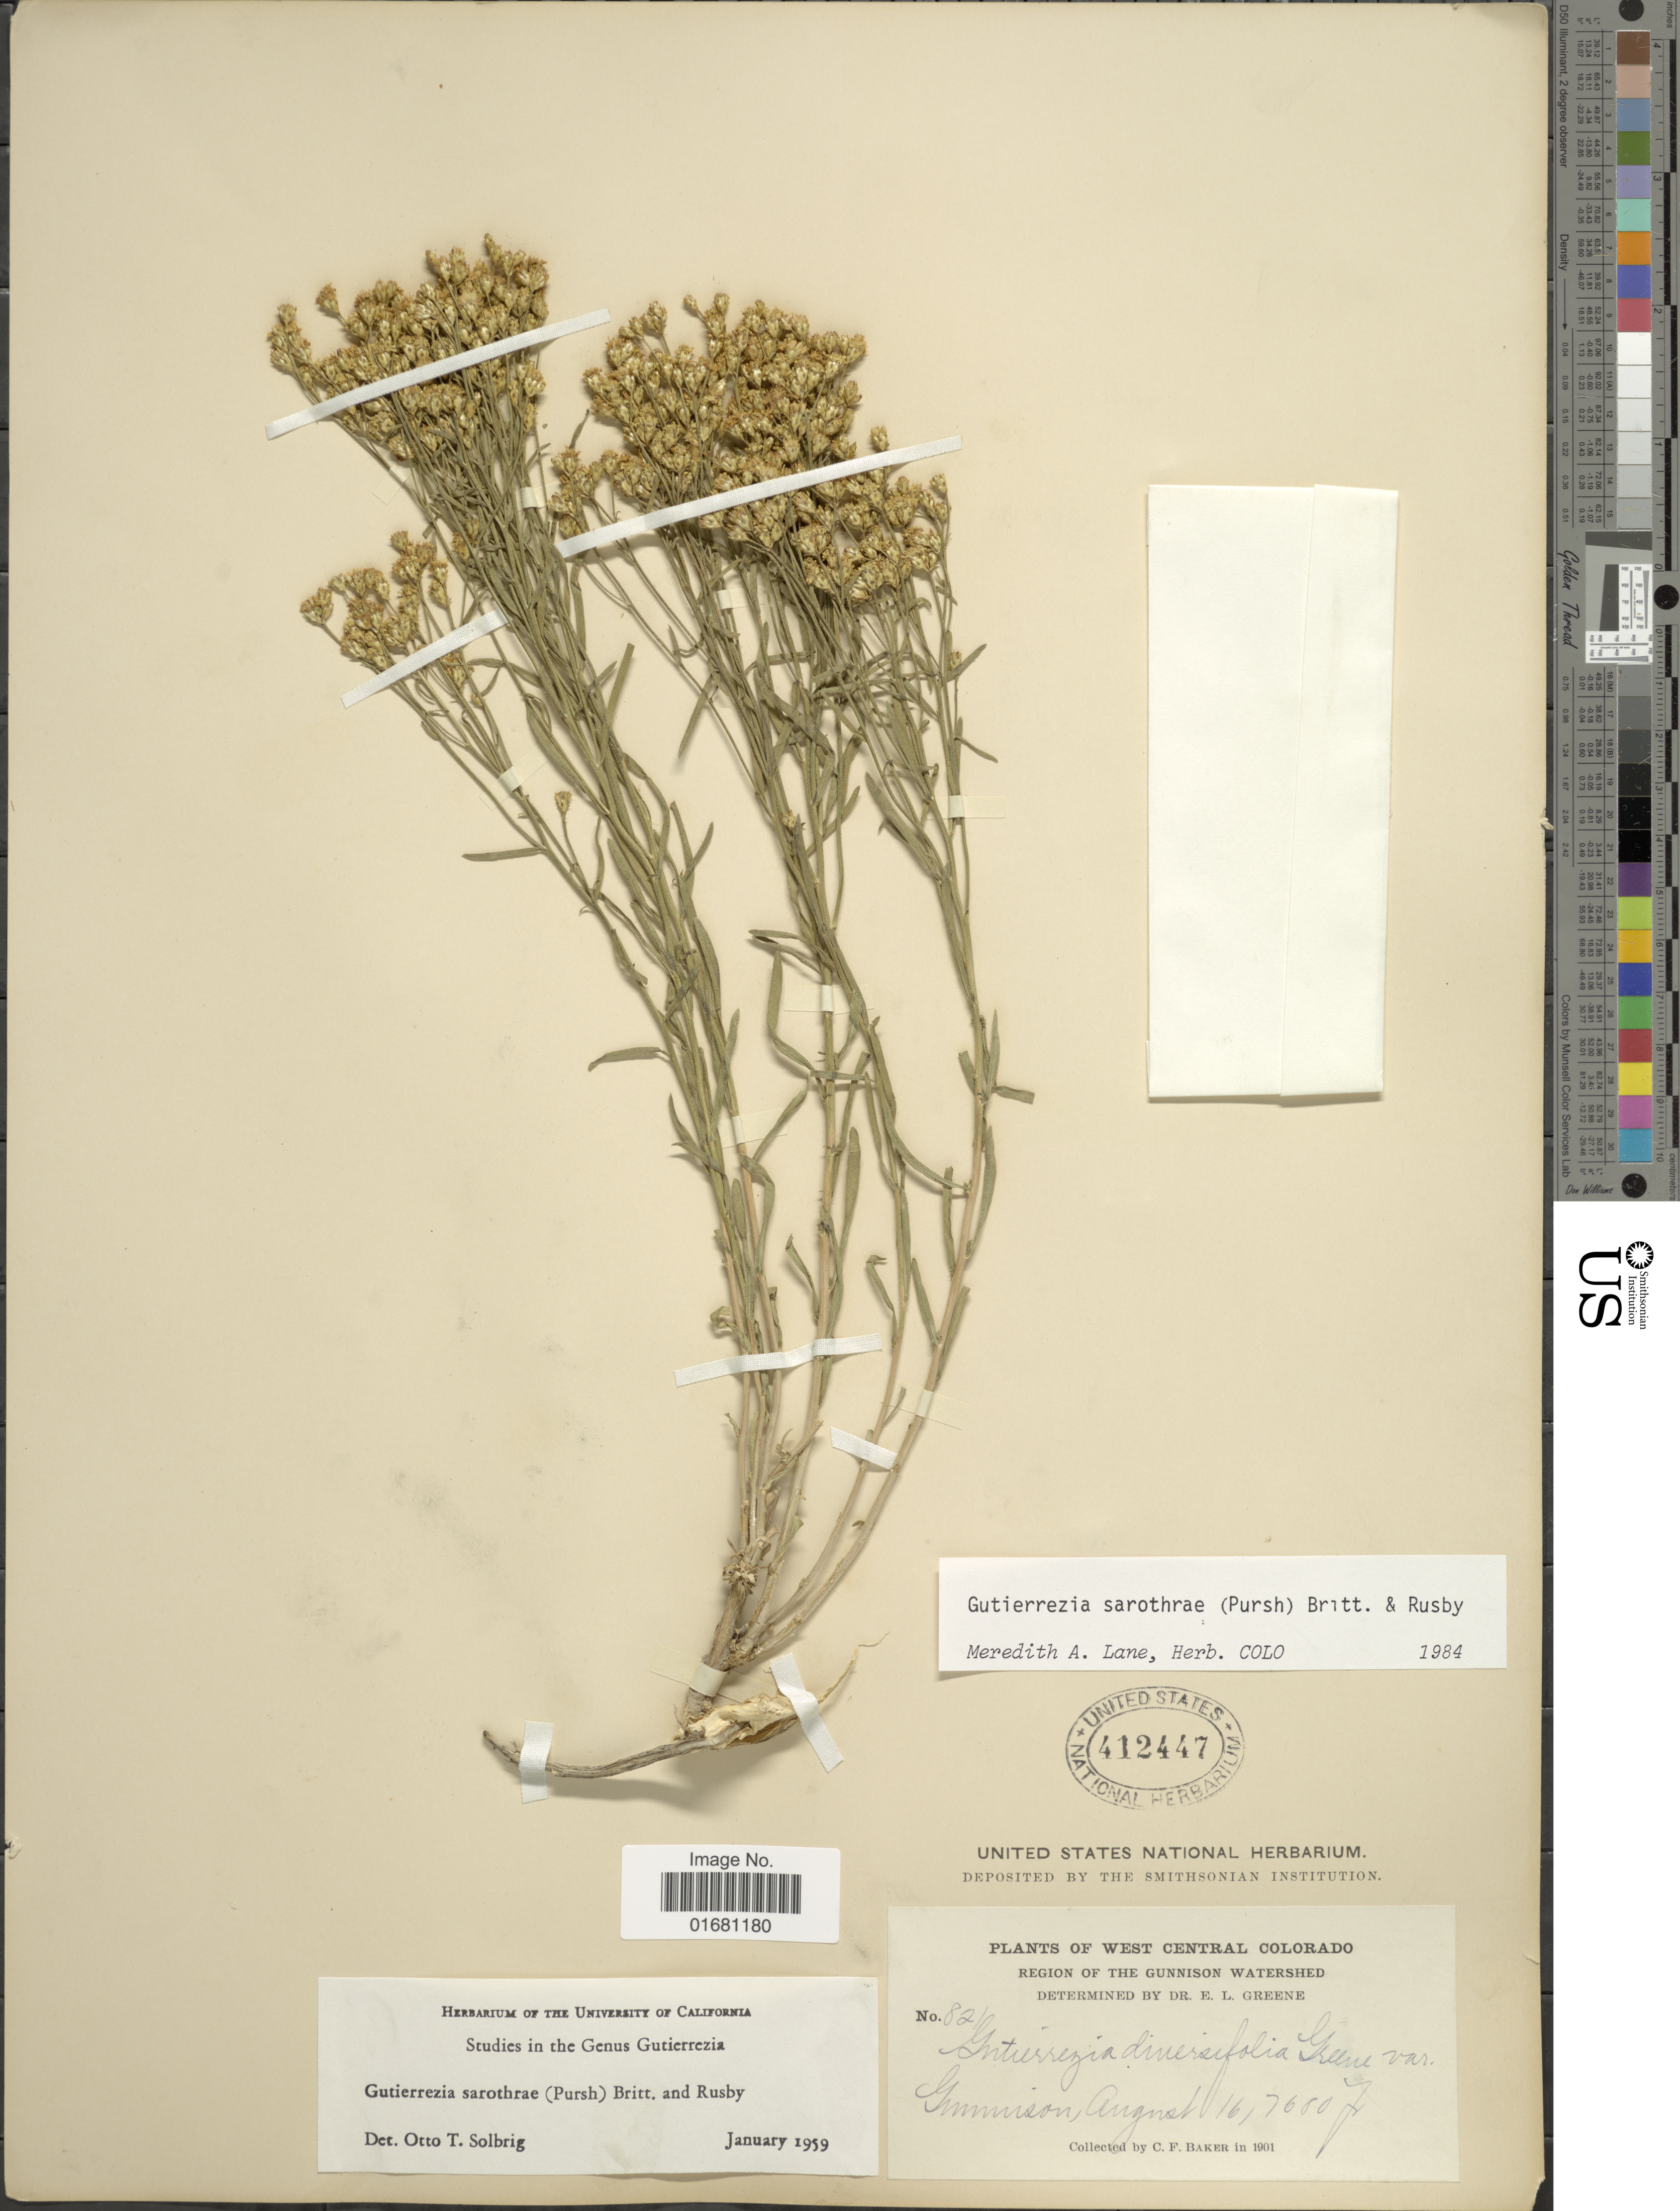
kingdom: Plantae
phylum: Tracheophyta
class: Magnoliopsida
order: Asterales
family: Asteraceae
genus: Gutierrezia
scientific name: Gutierrezia sarothrae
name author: (Pursh) Britton & Rusby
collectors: C. F. Baker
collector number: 821*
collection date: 1901-08-16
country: United States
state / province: Colorado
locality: West Central Colorado, Region of the Gunnison Watershed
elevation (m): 2316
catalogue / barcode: US 412447